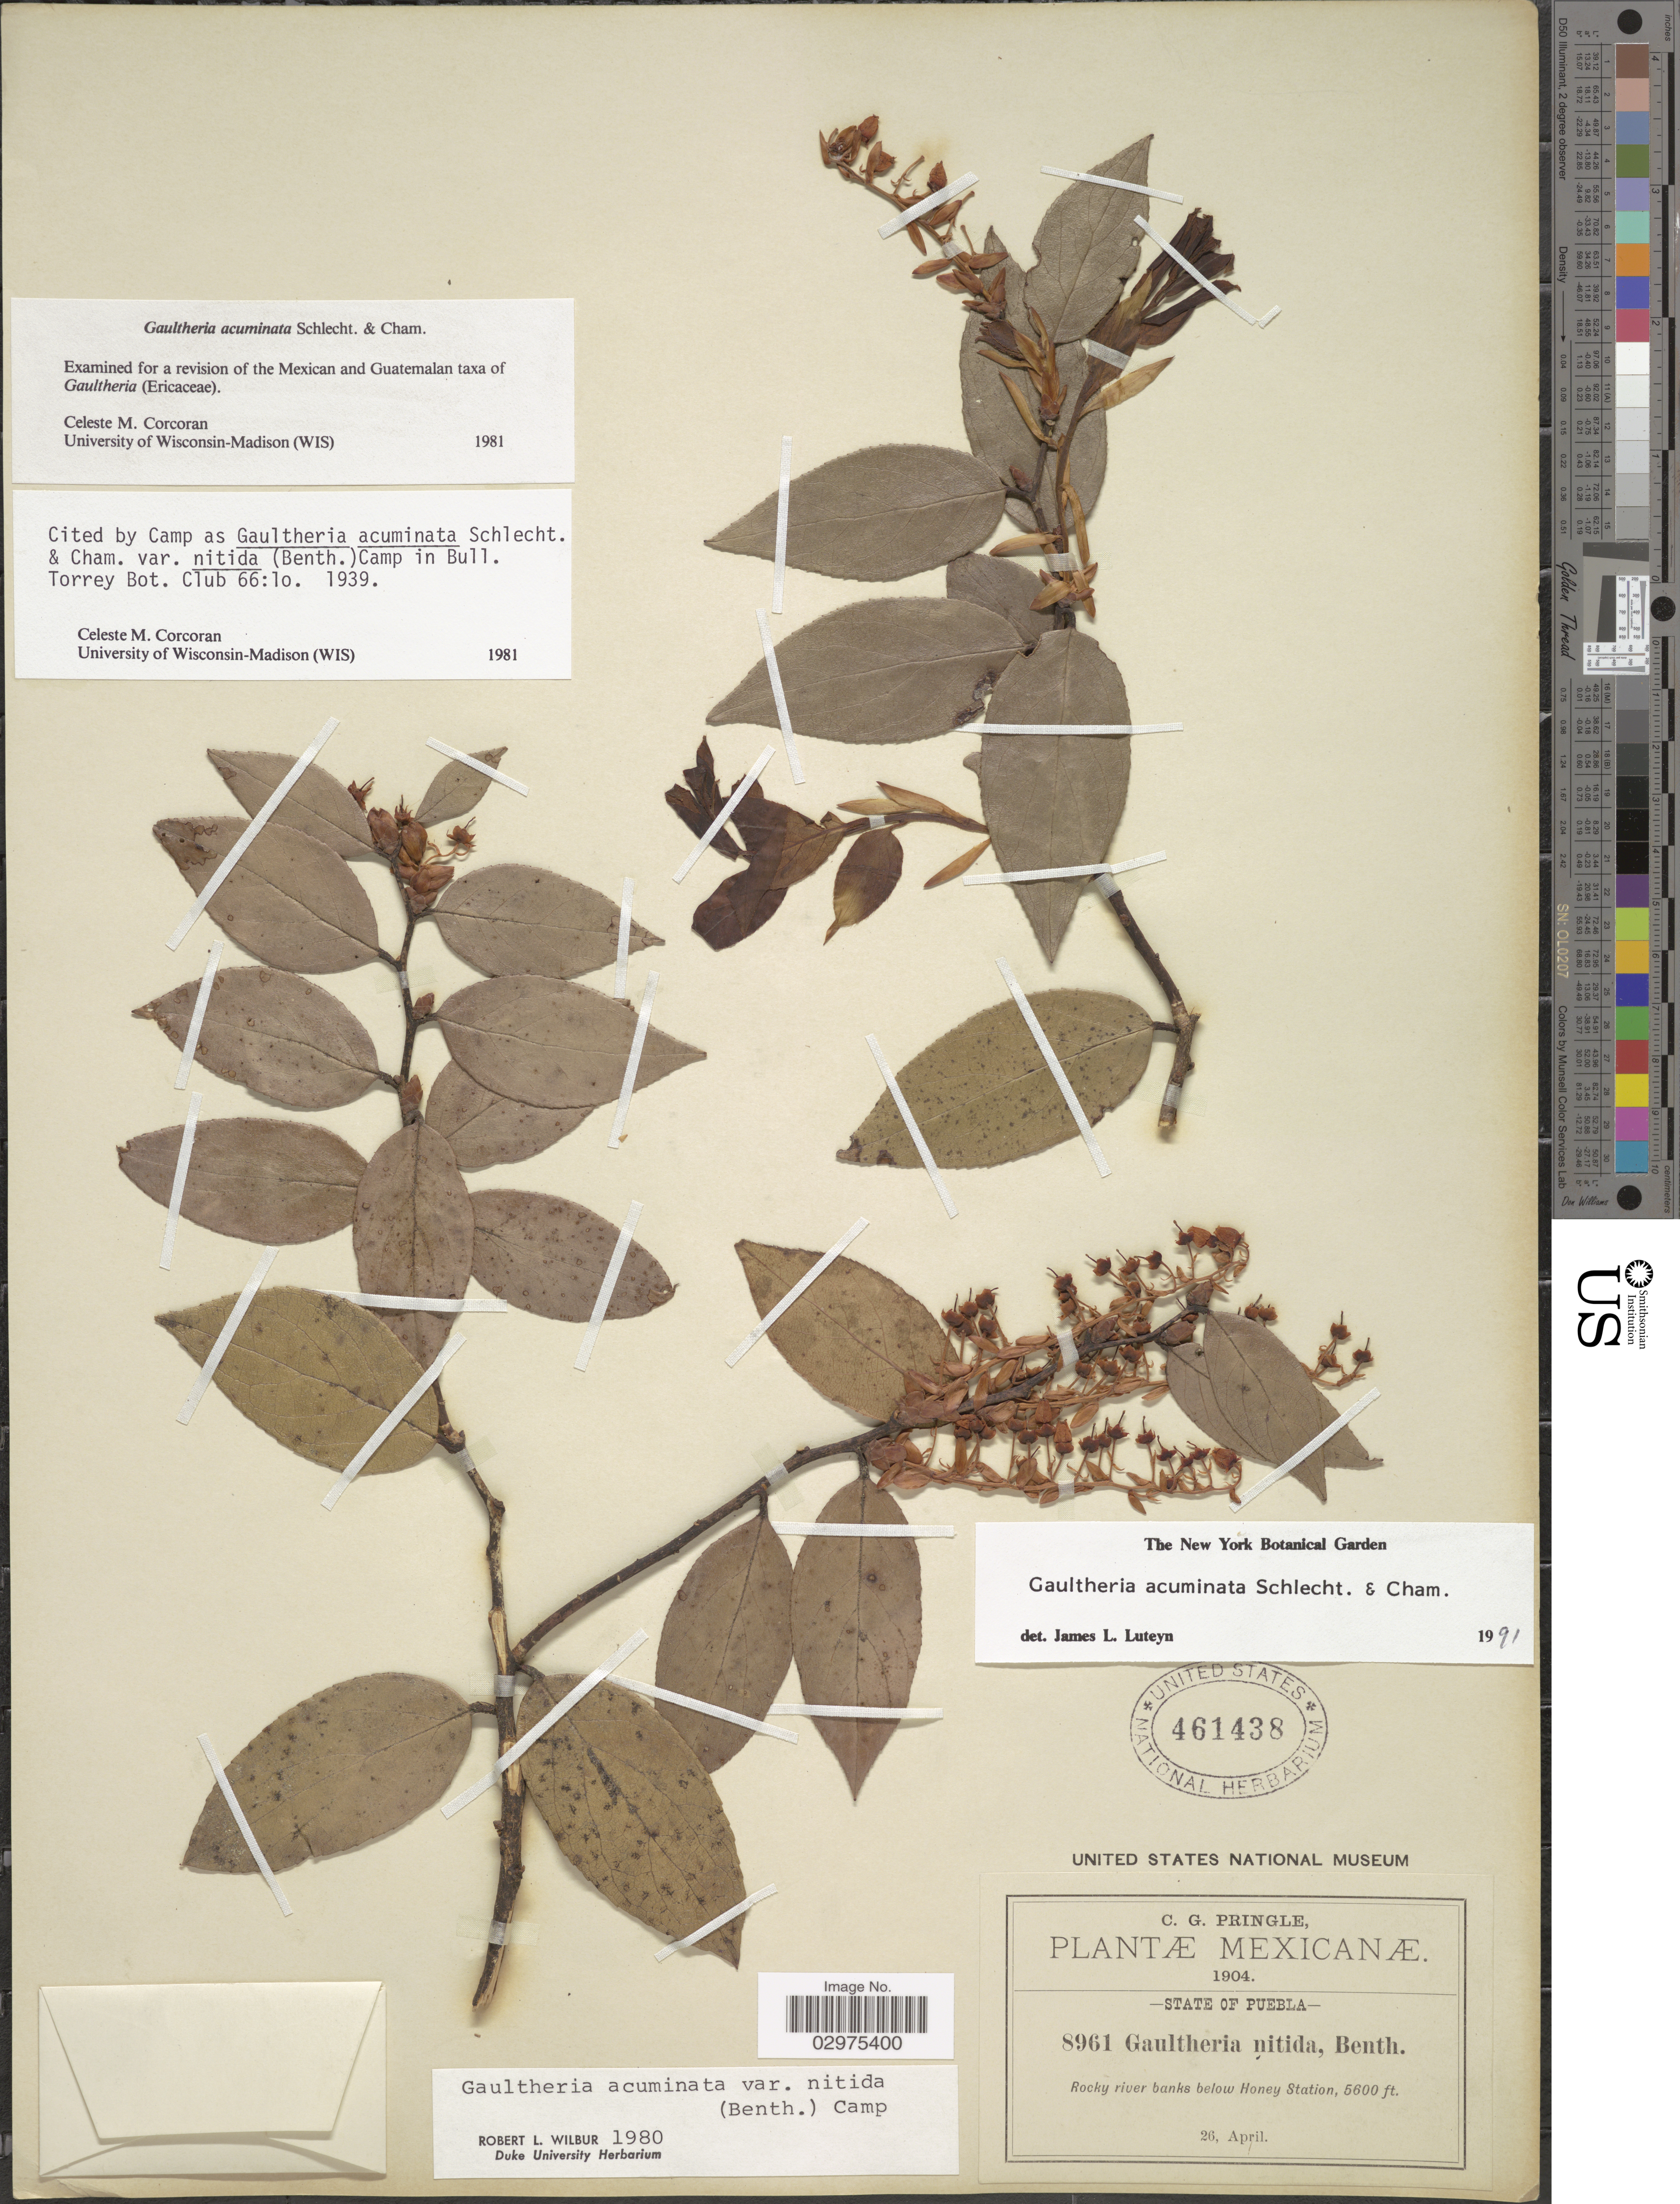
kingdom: Plantae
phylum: Tracheophyta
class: Magnoliopsida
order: Ericales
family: Ericaceae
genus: Gaultheria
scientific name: Gaultheria acuminata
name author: Schltdl. & Cham.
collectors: C. G. Pringle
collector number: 8961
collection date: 1904-04-26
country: Mexico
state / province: Puebla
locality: Rocky river banks below Honey Station.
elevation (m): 1707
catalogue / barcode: US 461438